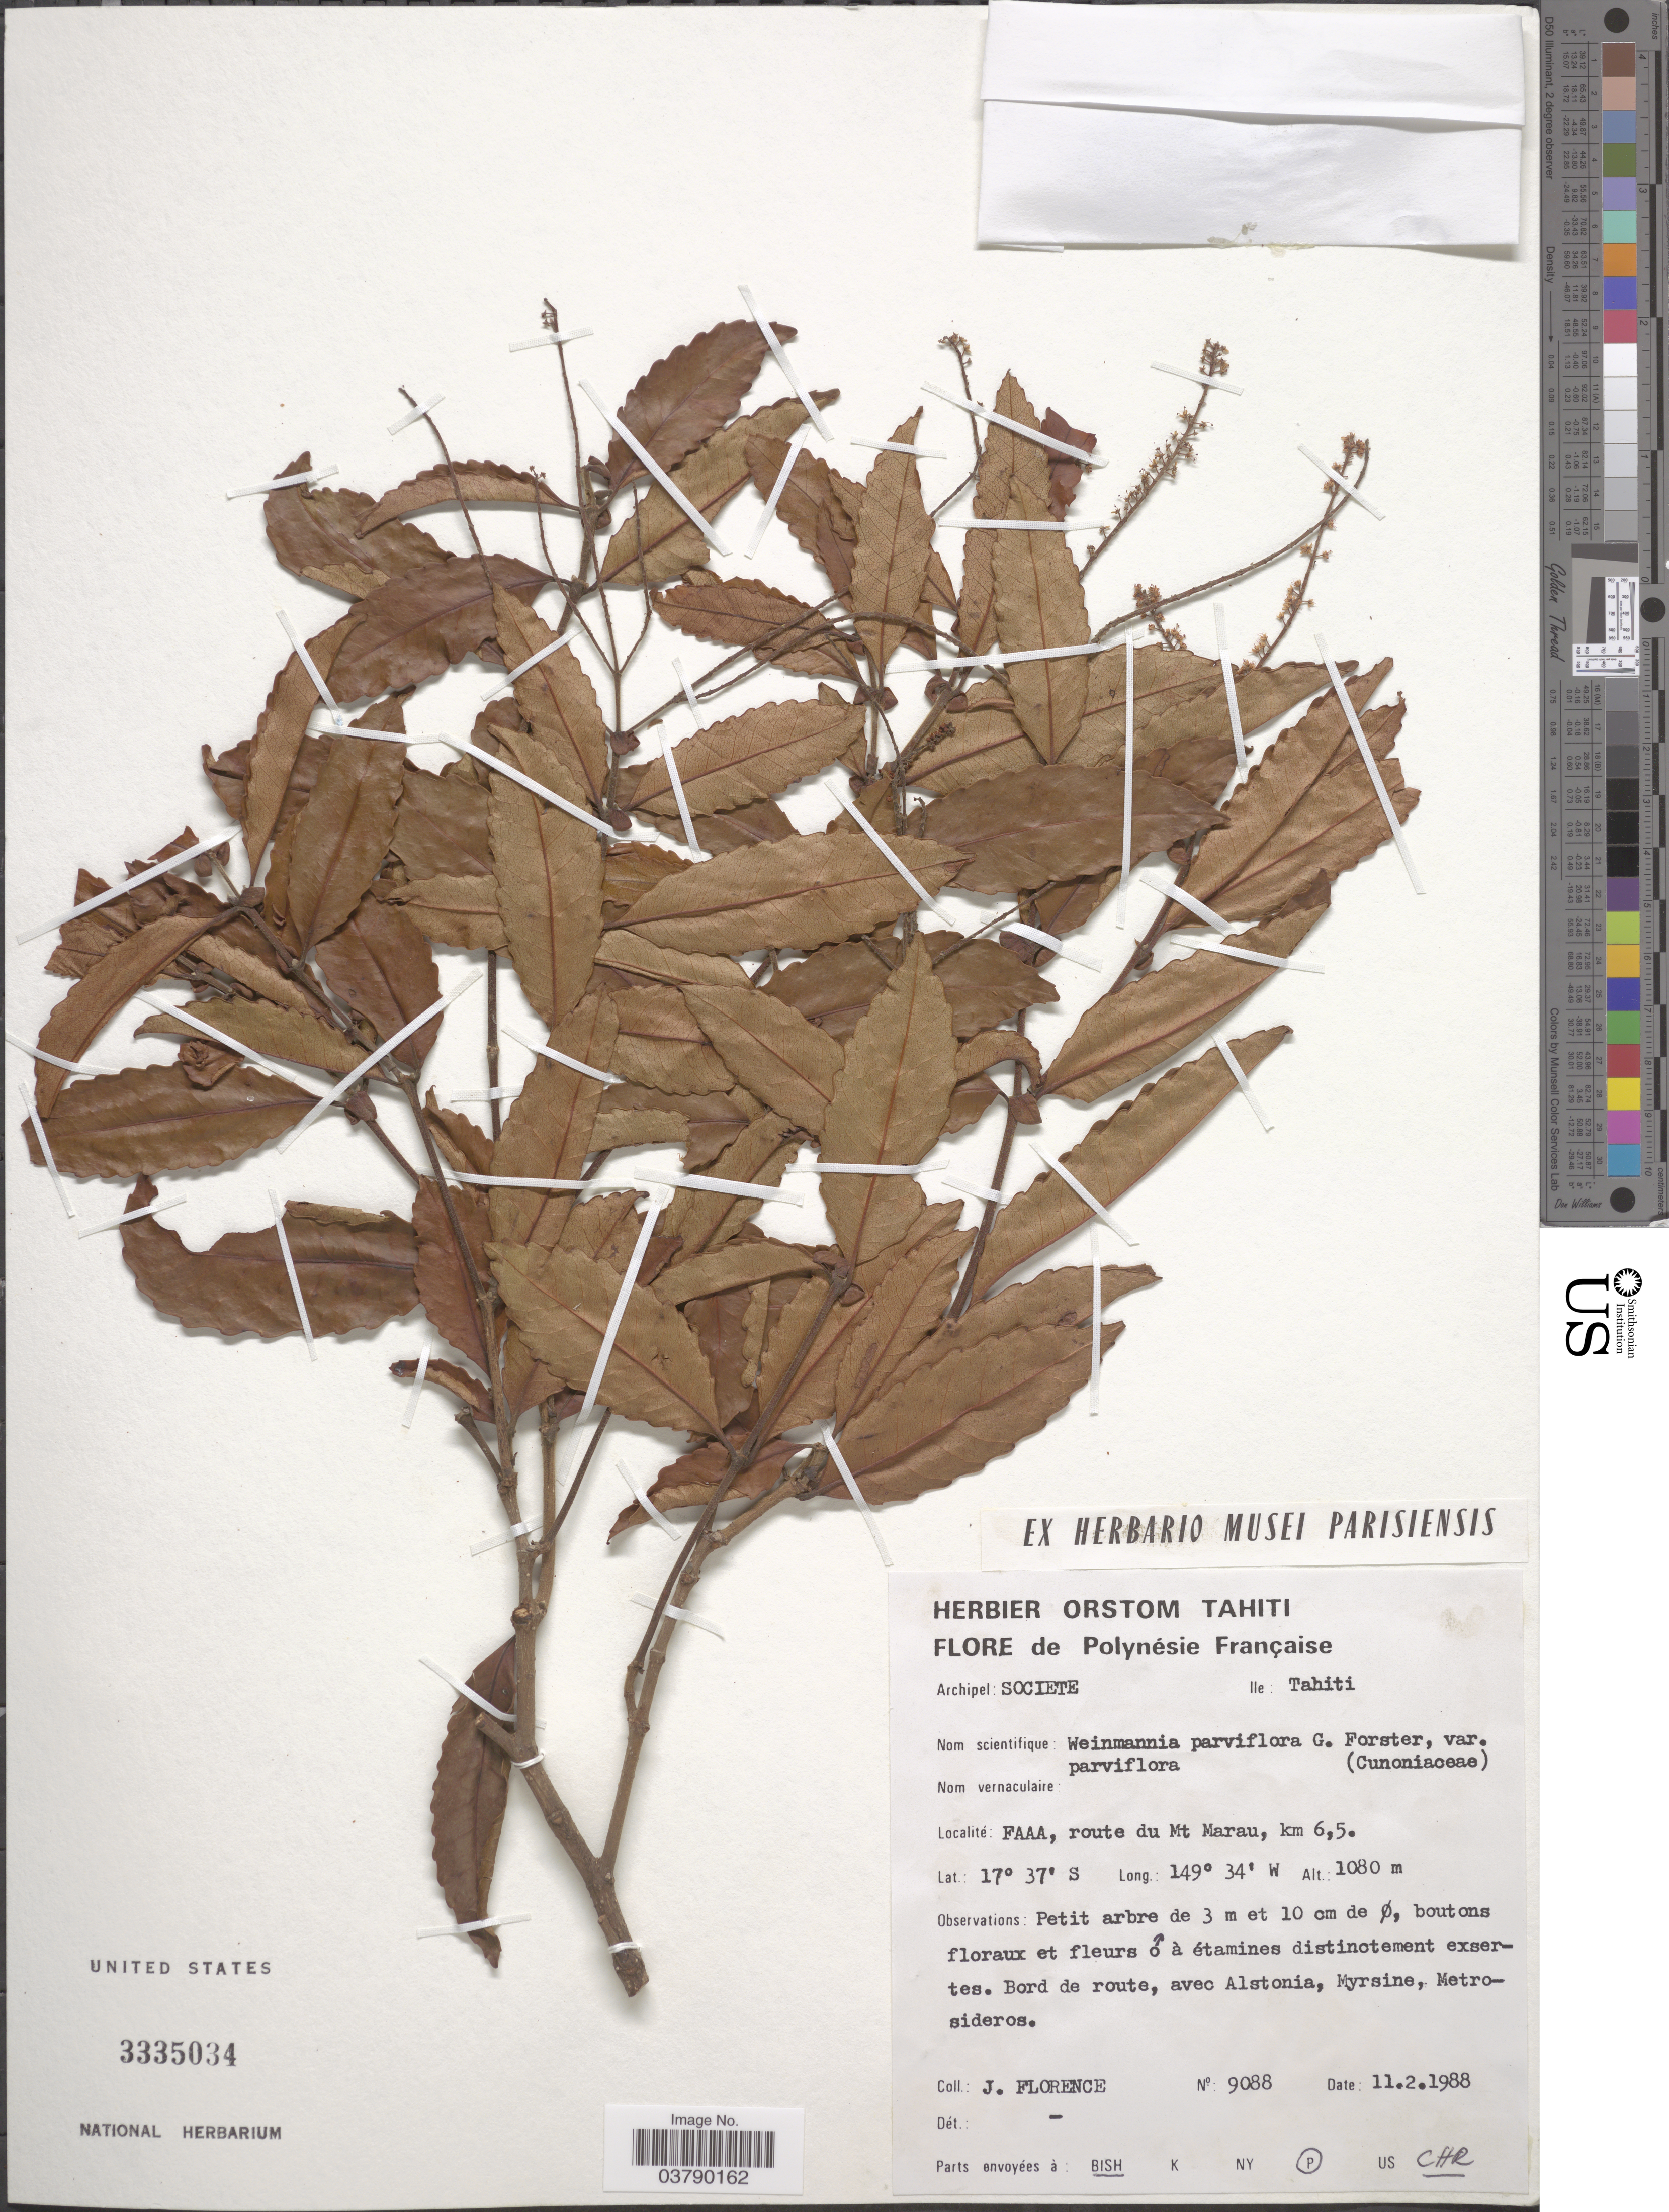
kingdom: Plantae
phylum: Tracheophyta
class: Magnoliopsida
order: Oxalidales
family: Cunoniaceae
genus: Pterophylla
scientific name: Pterophylla parviflora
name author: (G. Forst.) Pillon & H.C. Hopkins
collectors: J. Florence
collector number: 9088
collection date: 1988-02-11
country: French Polynesia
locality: Archipel: Societe, Ile: Tahiti. FAAA, route du Mt Marau, km 6.5.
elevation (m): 1080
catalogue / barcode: US 3335034